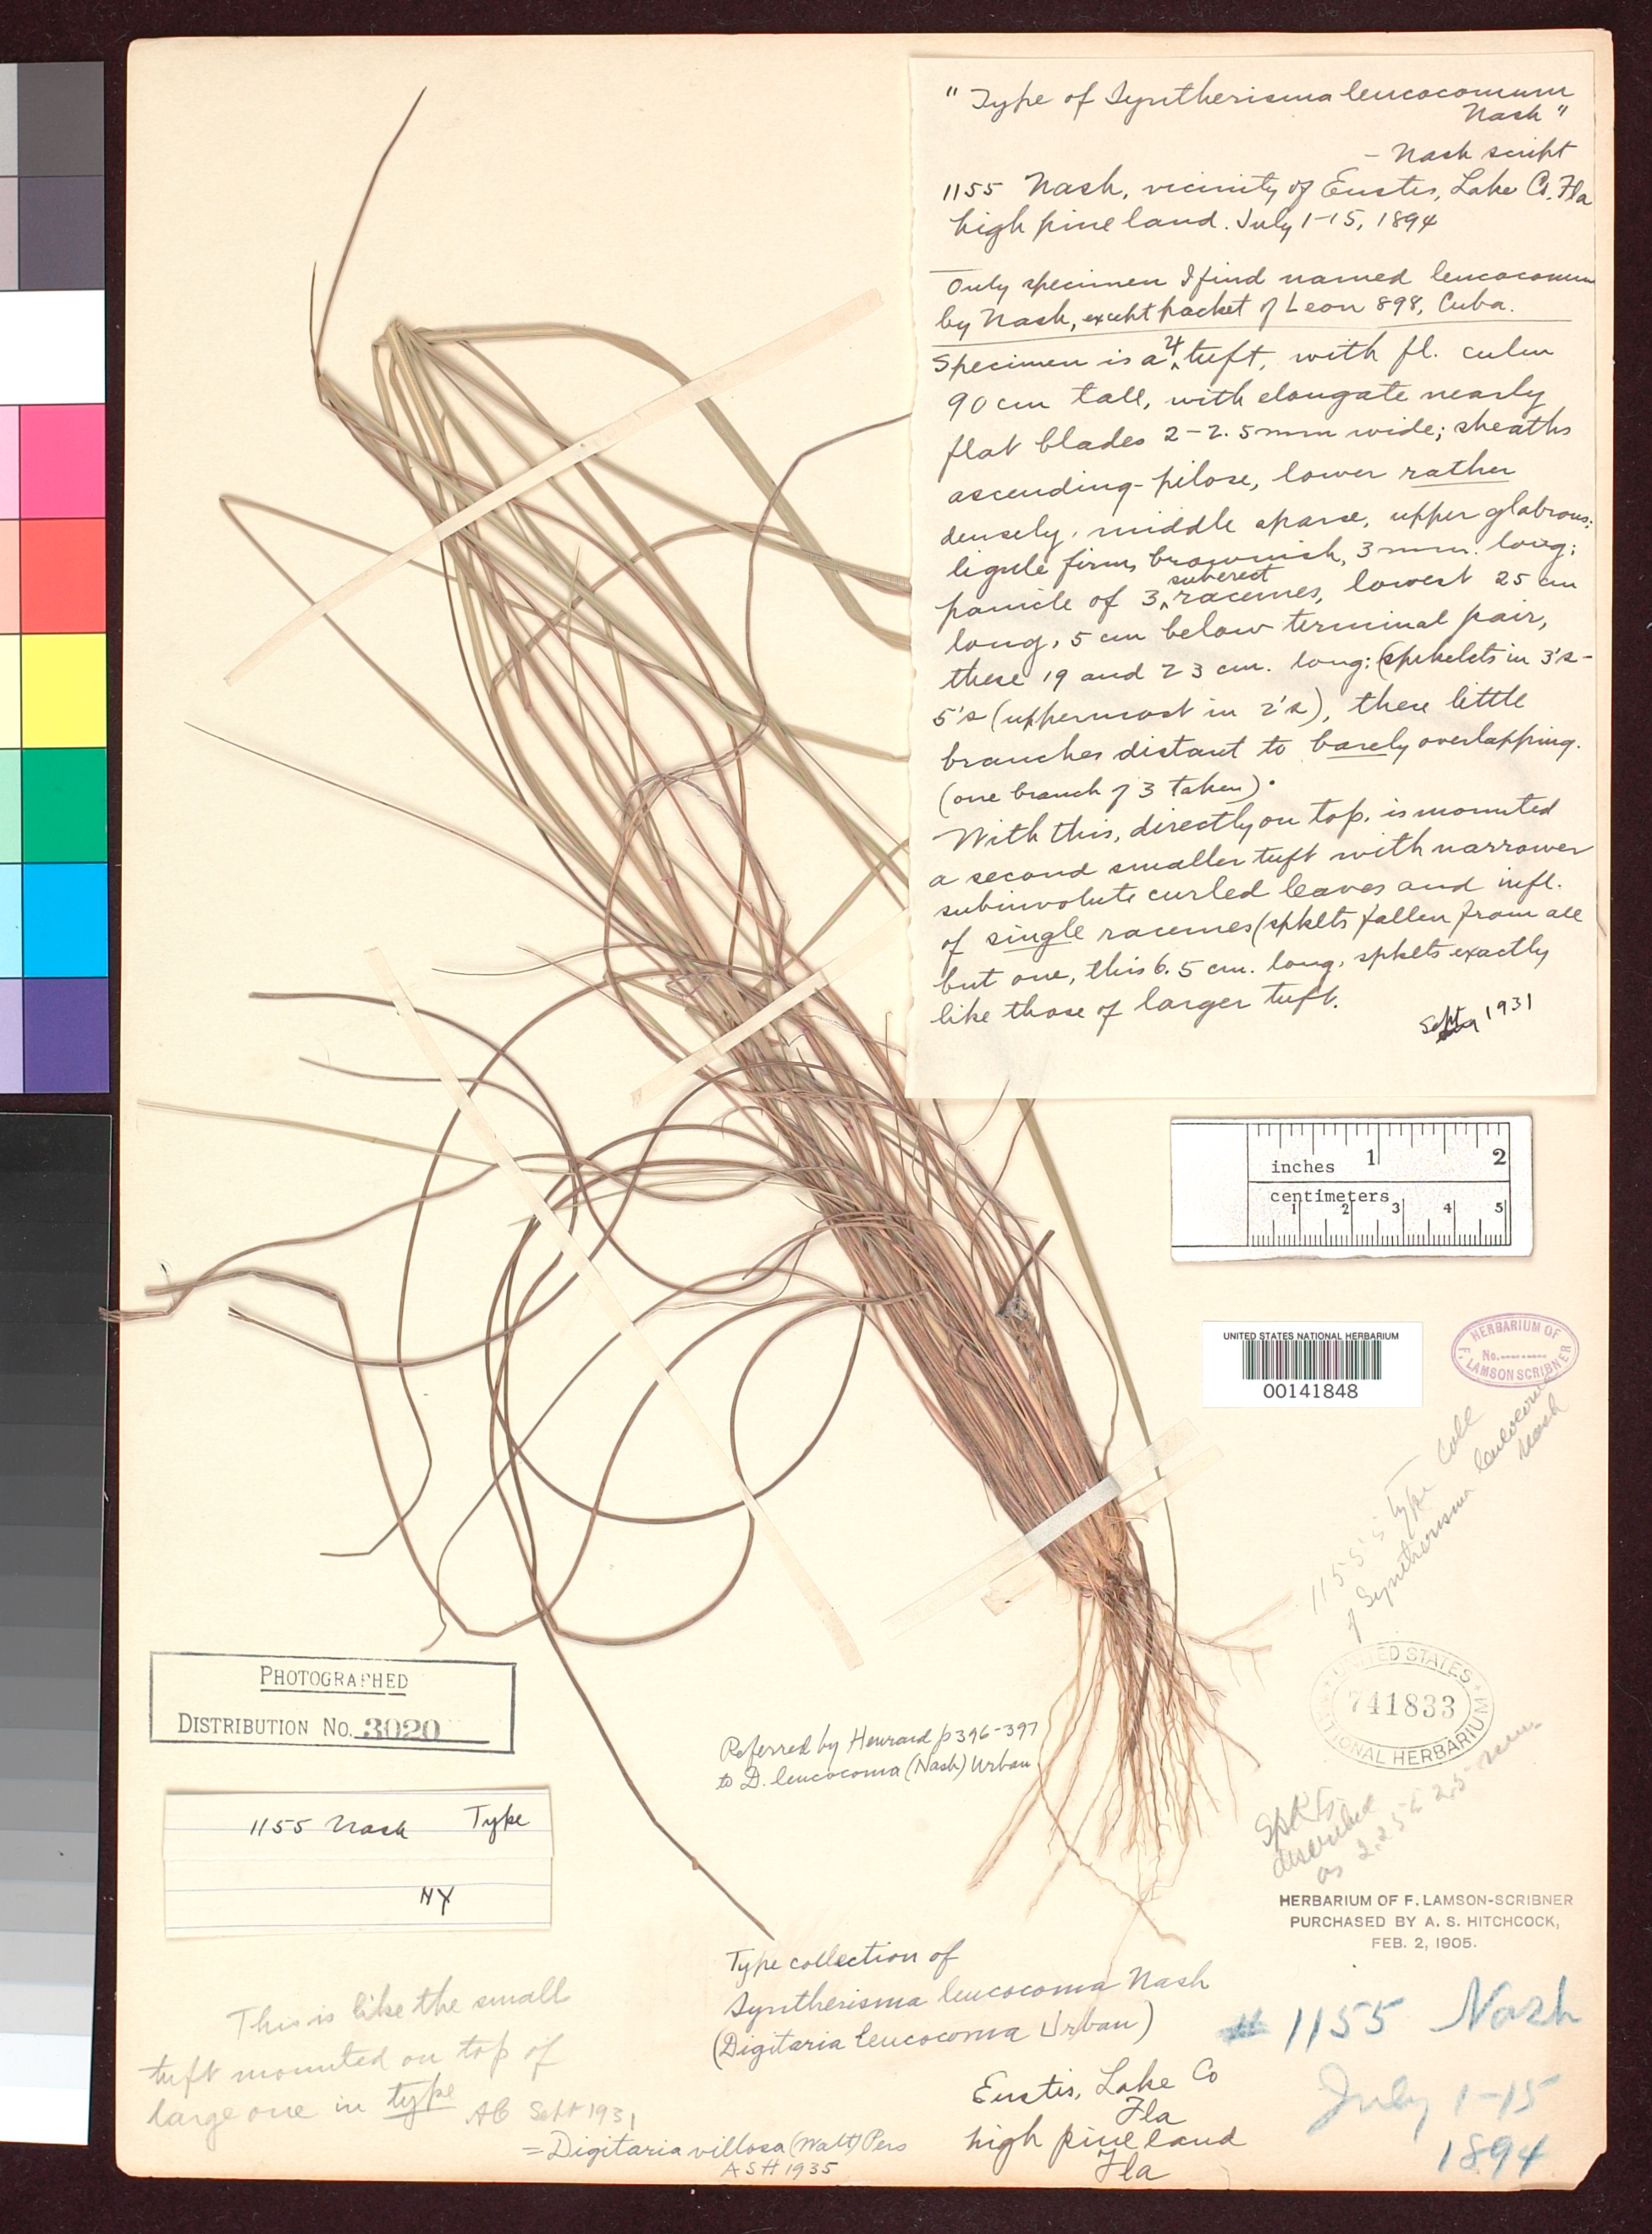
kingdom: Plantae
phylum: Tracheophyta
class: Liliopsida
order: Poales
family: Poaceae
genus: Syntherisma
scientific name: Syntherisma leucocoma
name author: Nash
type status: Isotype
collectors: N. Nash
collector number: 1155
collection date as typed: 03 Jul 1894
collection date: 1894-07-03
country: United States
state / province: Florida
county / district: Lake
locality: Lake Ella.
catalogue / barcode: US 741833